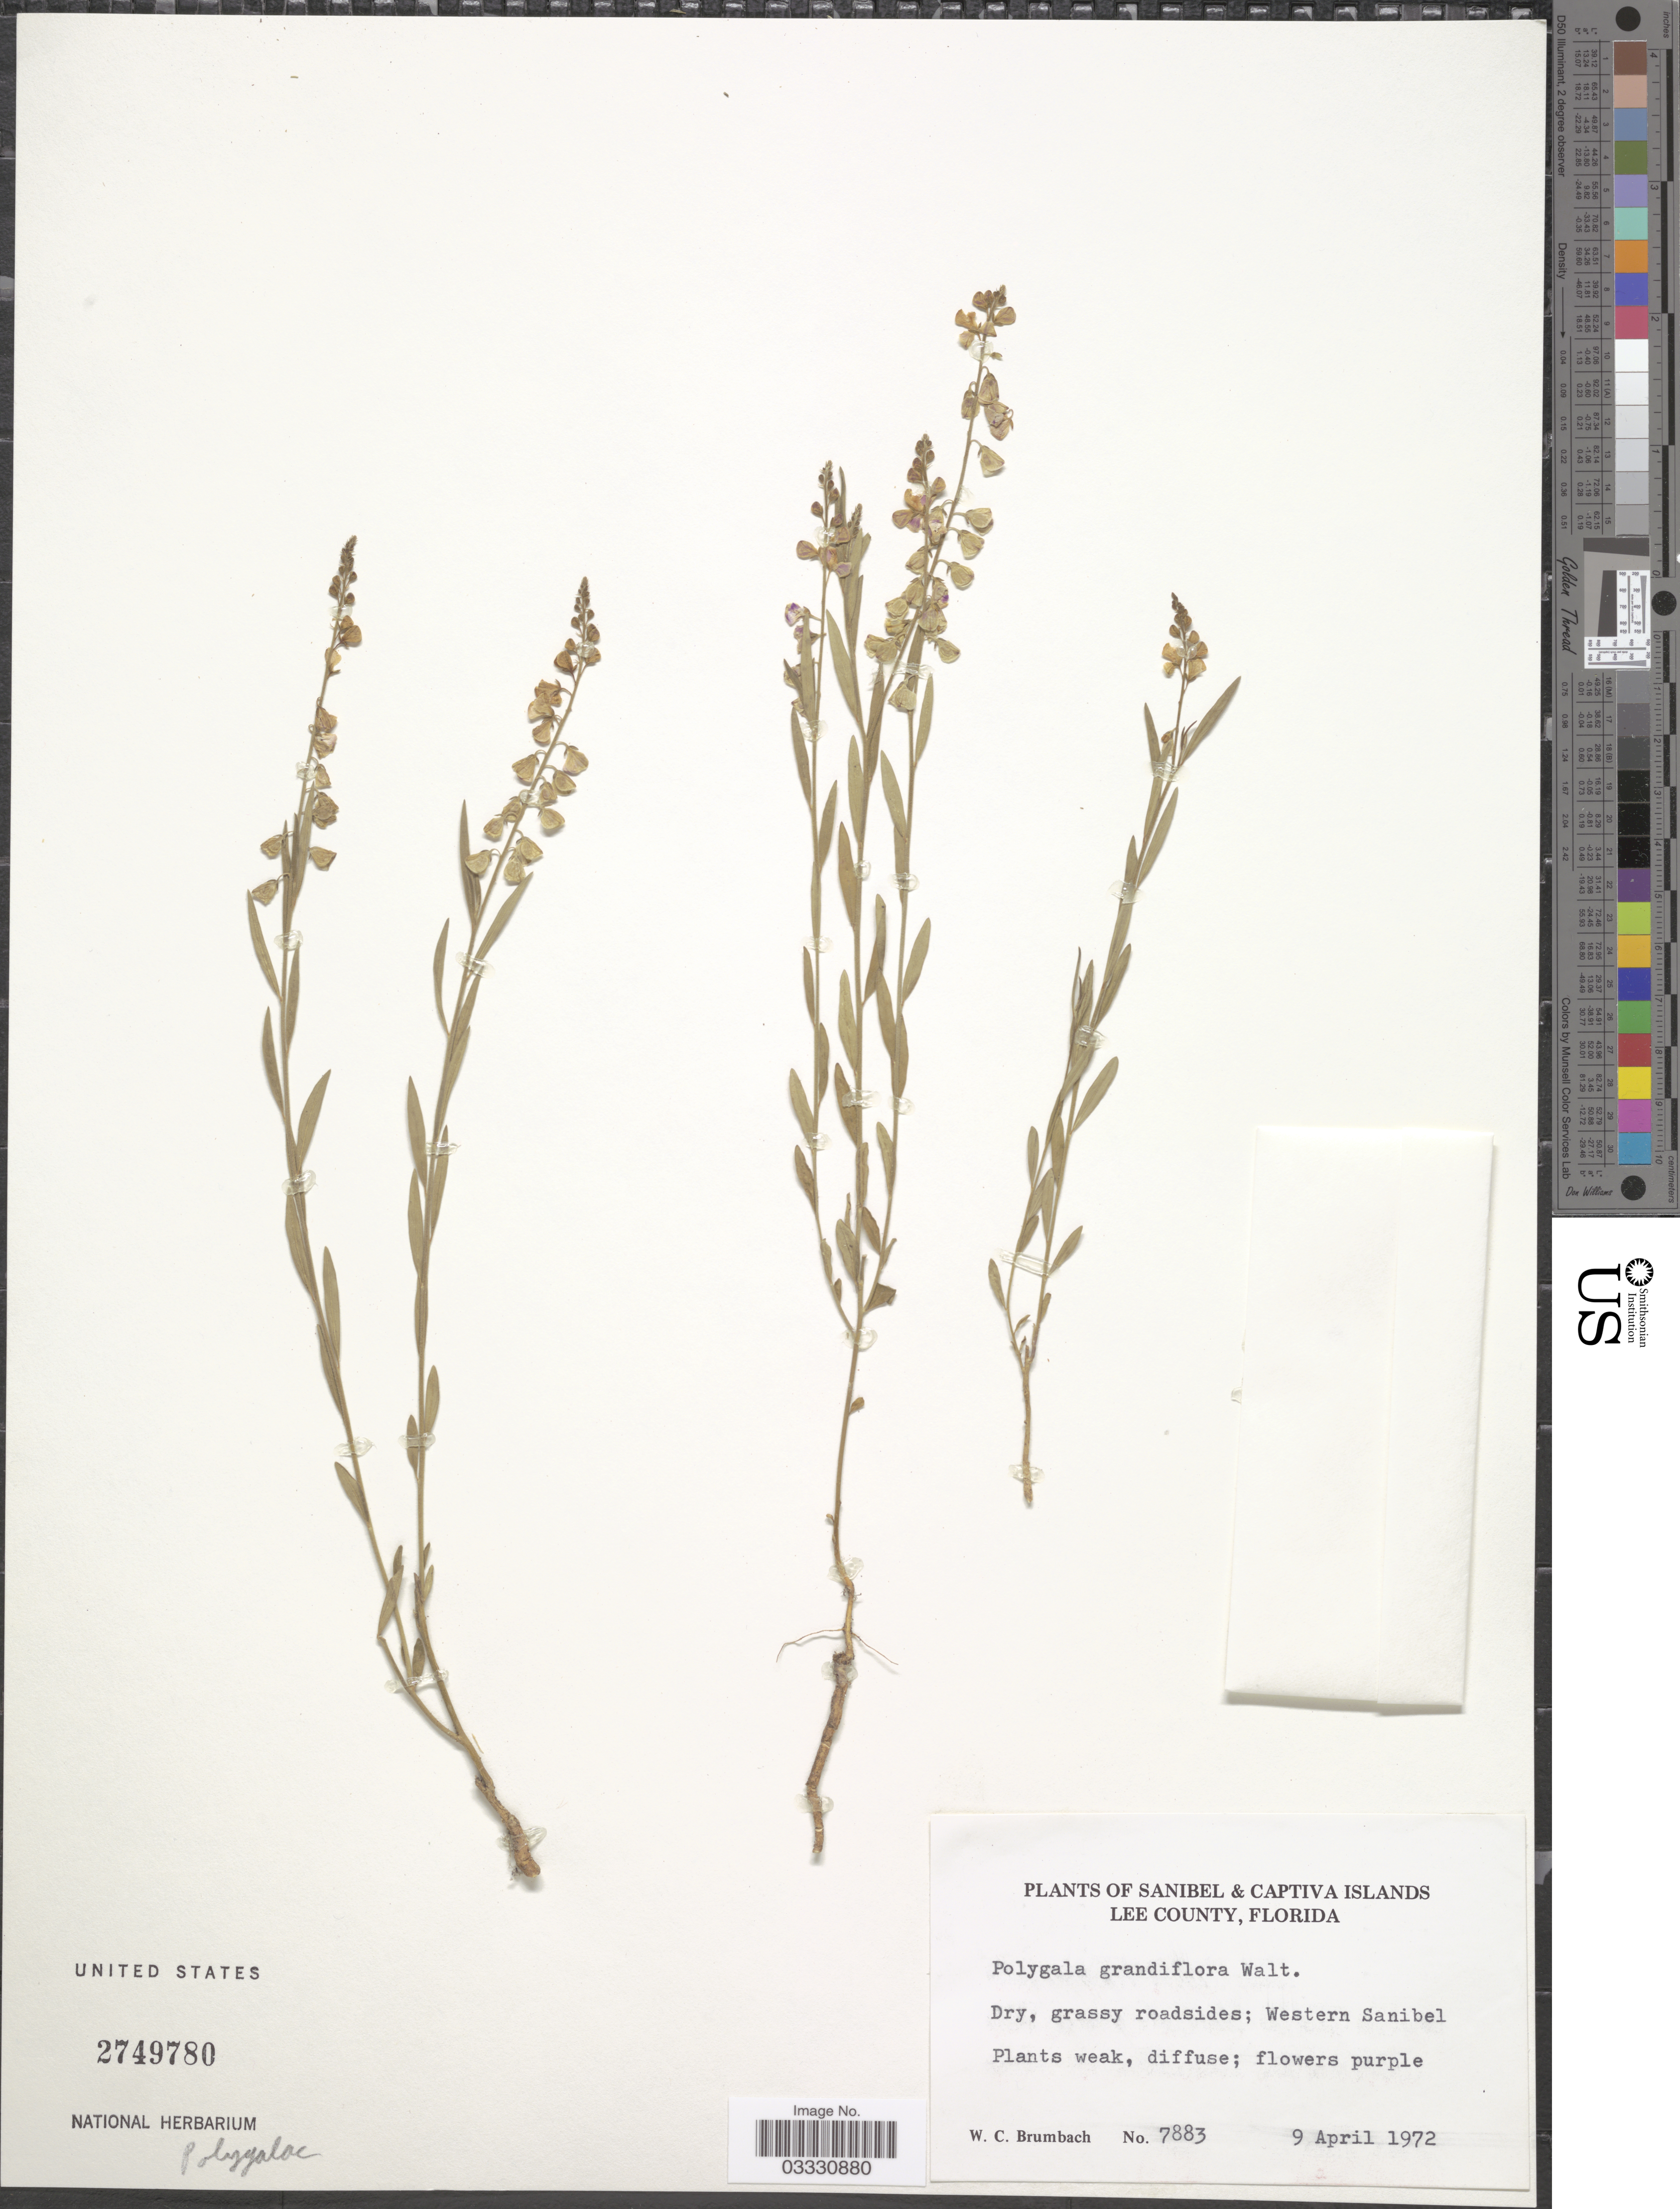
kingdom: Plantae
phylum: Tracheophyta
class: Magnoliopsida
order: Fabales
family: Polygalaceae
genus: Asemeia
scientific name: Asemeia grandiflora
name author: (Walter) Small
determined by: Strong, Mark T., (BOT), Smithsonian Institution - National Museum of Natural History (UNITED STATES)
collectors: W. C. Brumbach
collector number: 7883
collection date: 1972-04-09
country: United States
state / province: Florida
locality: Lee County. Western Sanibel.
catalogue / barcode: US 2749780